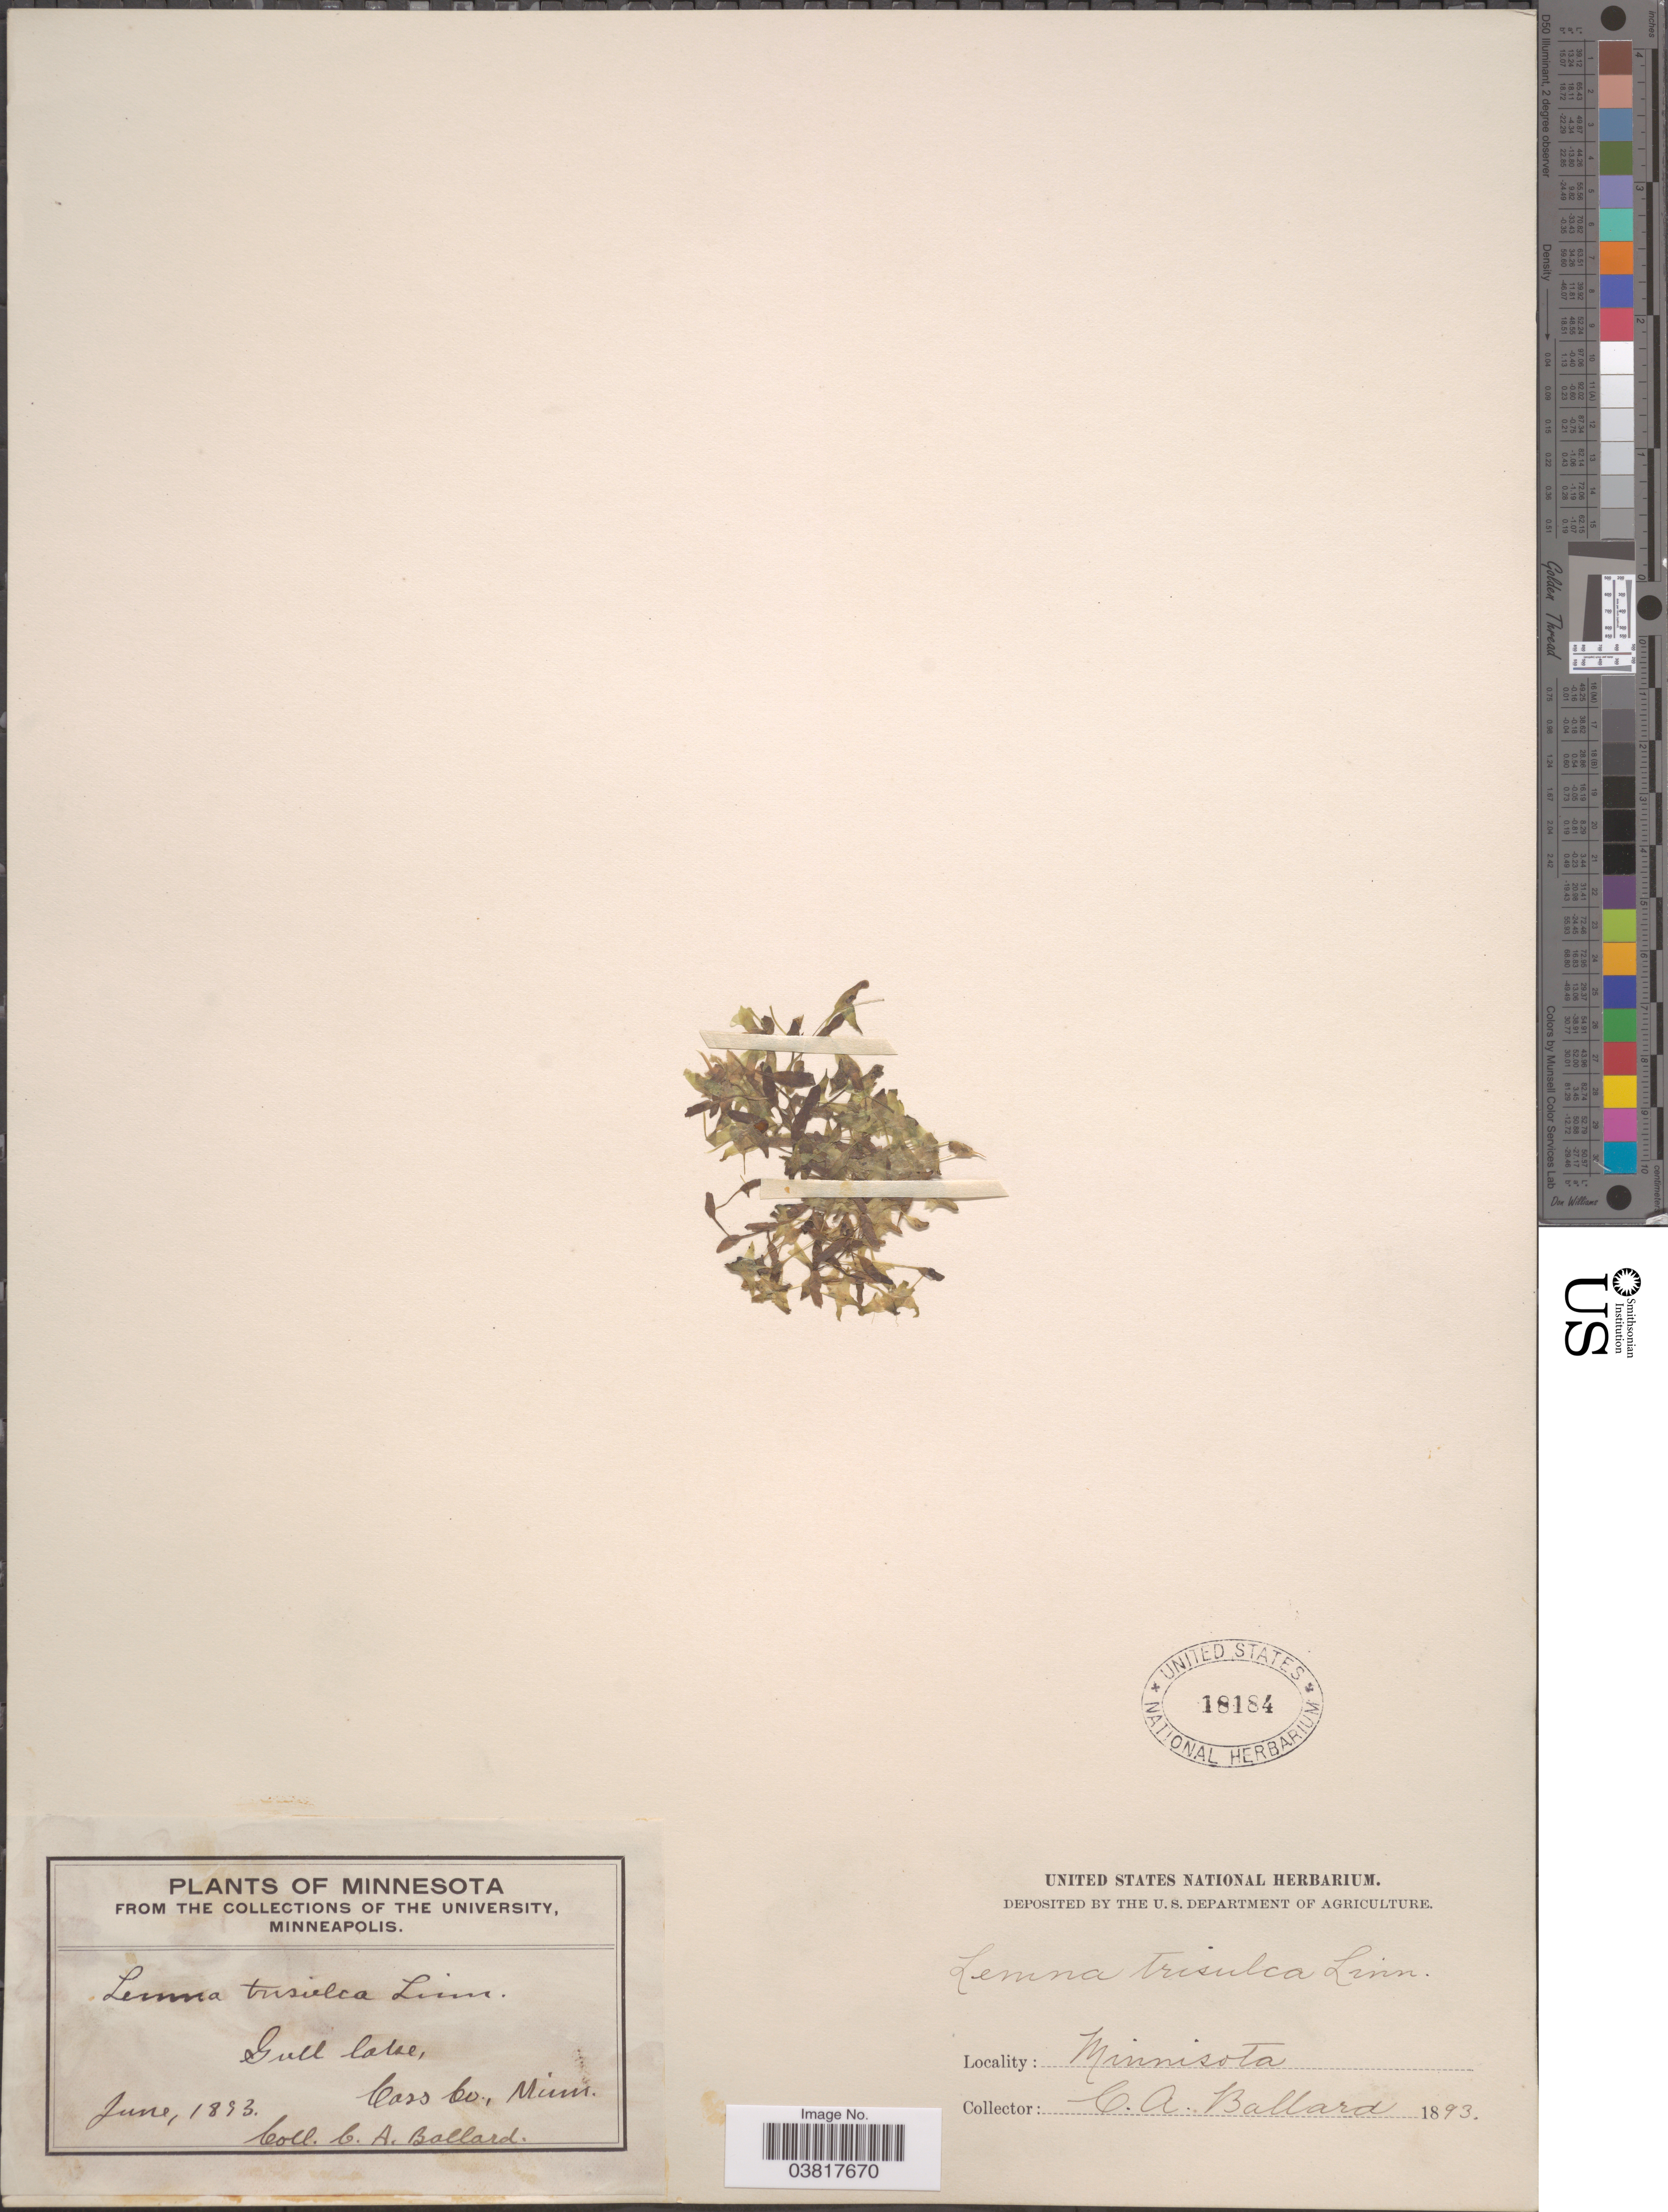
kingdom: Plantae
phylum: Tracheophyta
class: Liliopsida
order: Alismatales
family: Araceae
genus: Lemna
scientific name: Lemna trisulca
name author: L.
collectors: C. A. Ballard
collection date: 1893-06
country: United States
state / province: Minnesota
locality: Gull lake, Cass Co.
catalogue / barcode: US 18184